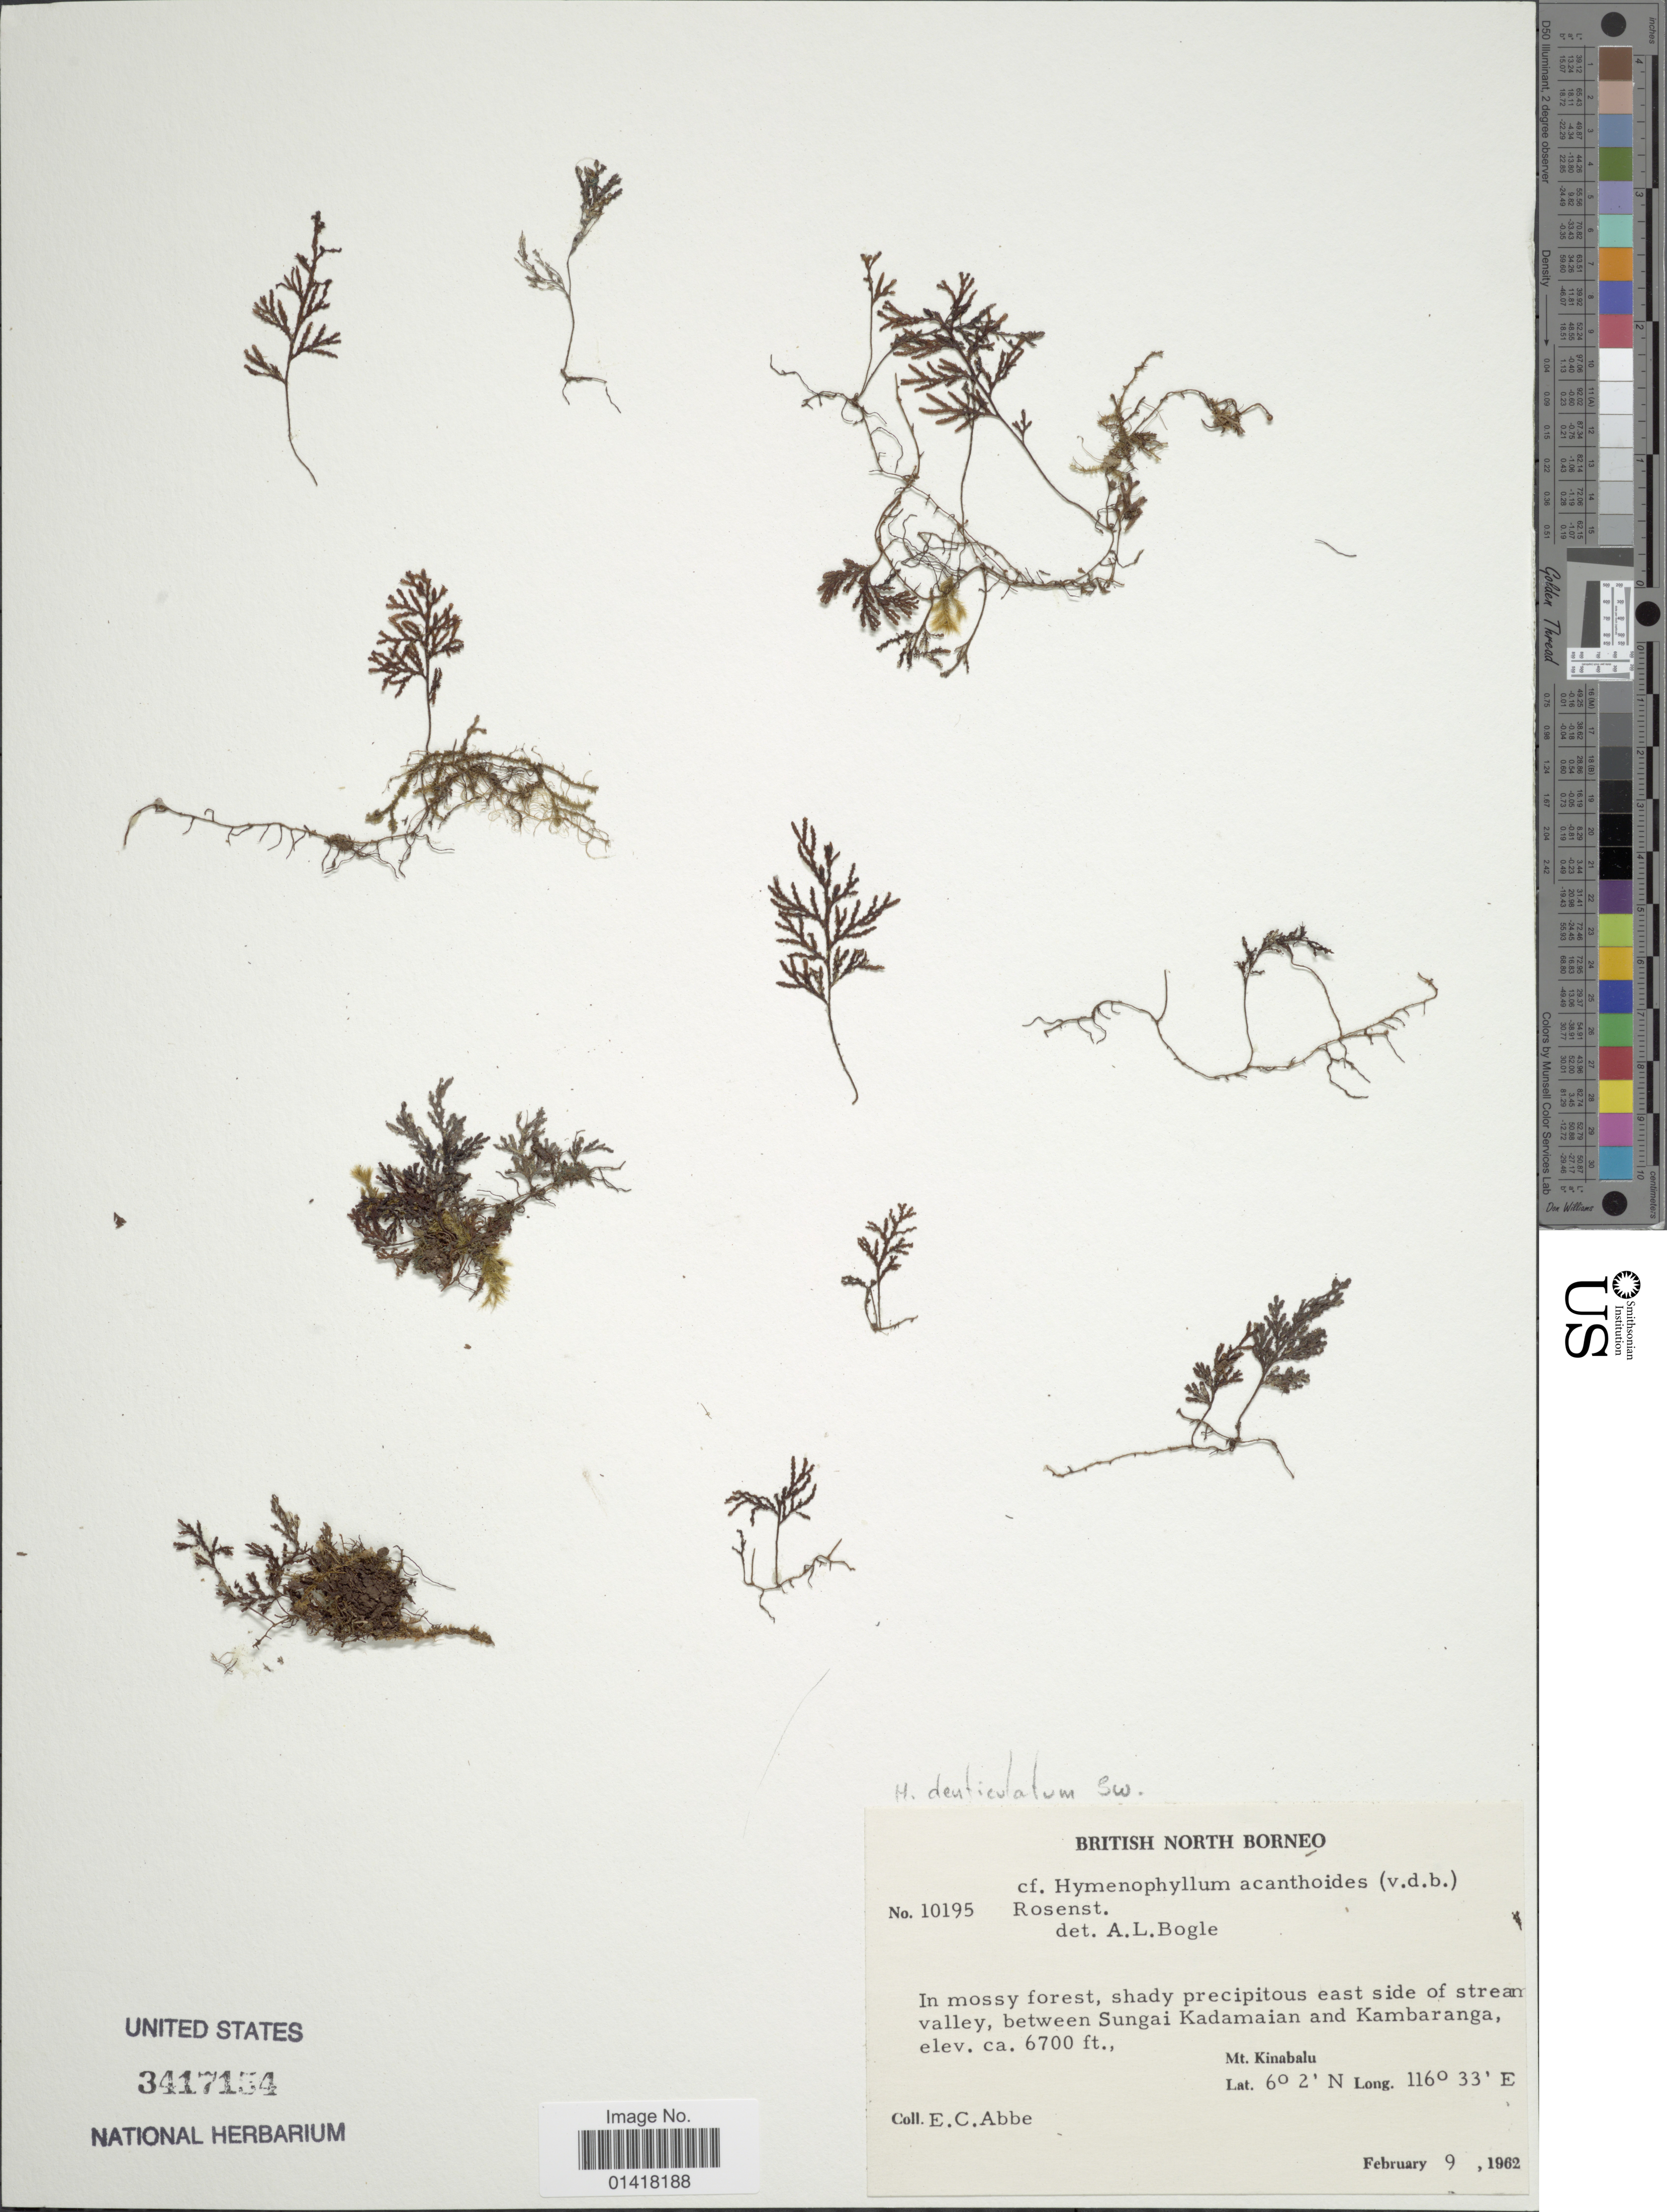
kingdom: Plantae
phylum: Tracheophyta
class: Polypodiopsida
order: Hymenophyllales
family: Hymenophyllaceae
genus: Hymenophyllum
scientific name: Hymenophyllum denticulatum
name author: Sw.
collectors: E. C. Abbe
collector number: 10195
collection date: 1962-02-09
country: Malaysia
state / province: Sabah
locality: British North Borneo. In mossy forest, shady precipitous east side of stream valley, between Sungai Kadamaian and Kambaranga. Mt. Kinabalu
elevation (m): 2042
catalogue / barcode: US 3417154